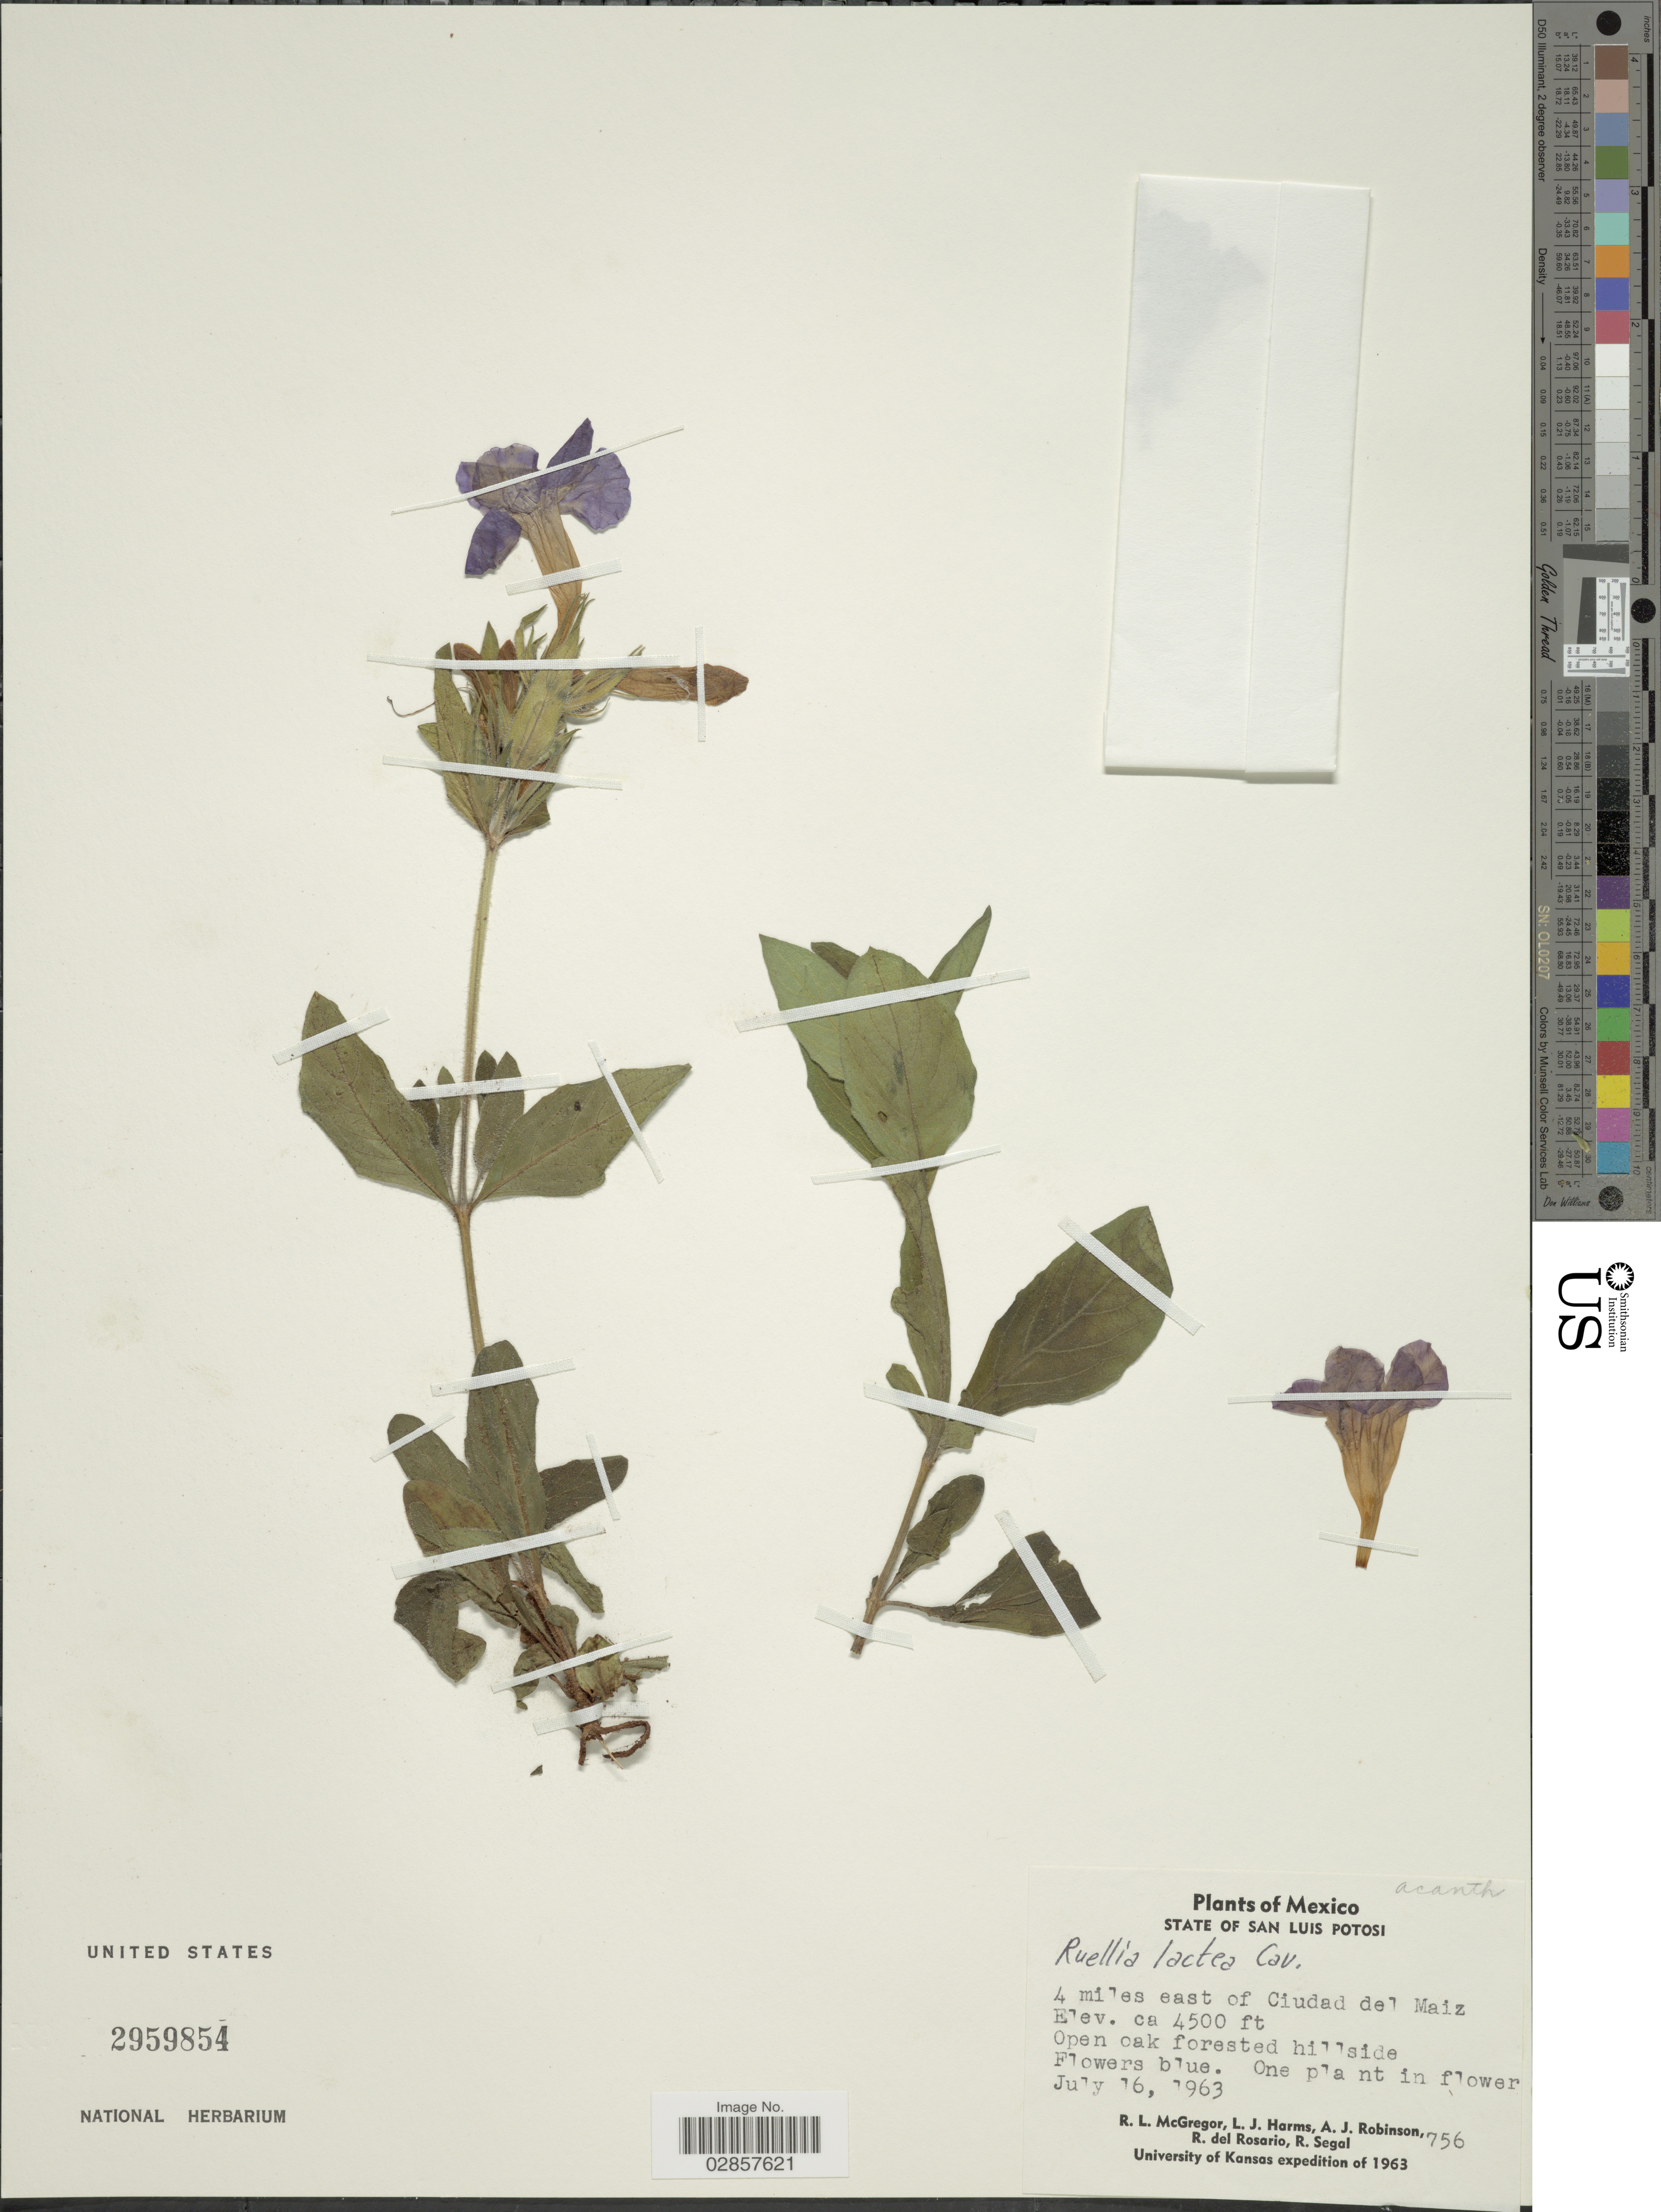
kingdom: Plantae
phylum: Tracheophyta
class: Magnoliopsida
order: Lamiales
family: Acanthaceae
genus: Ruellia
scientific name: Ruellia lactea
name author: Cav.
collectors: R. McGregor, L. Harms, A. J. Robinson, R. del Rosario & R. Segal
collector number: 756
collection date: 1963-07-16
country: Mexico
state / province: San Luis Potosí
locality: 4 miles east of Ciudad del Maiz.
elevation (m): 1372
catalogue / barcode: US 2959854